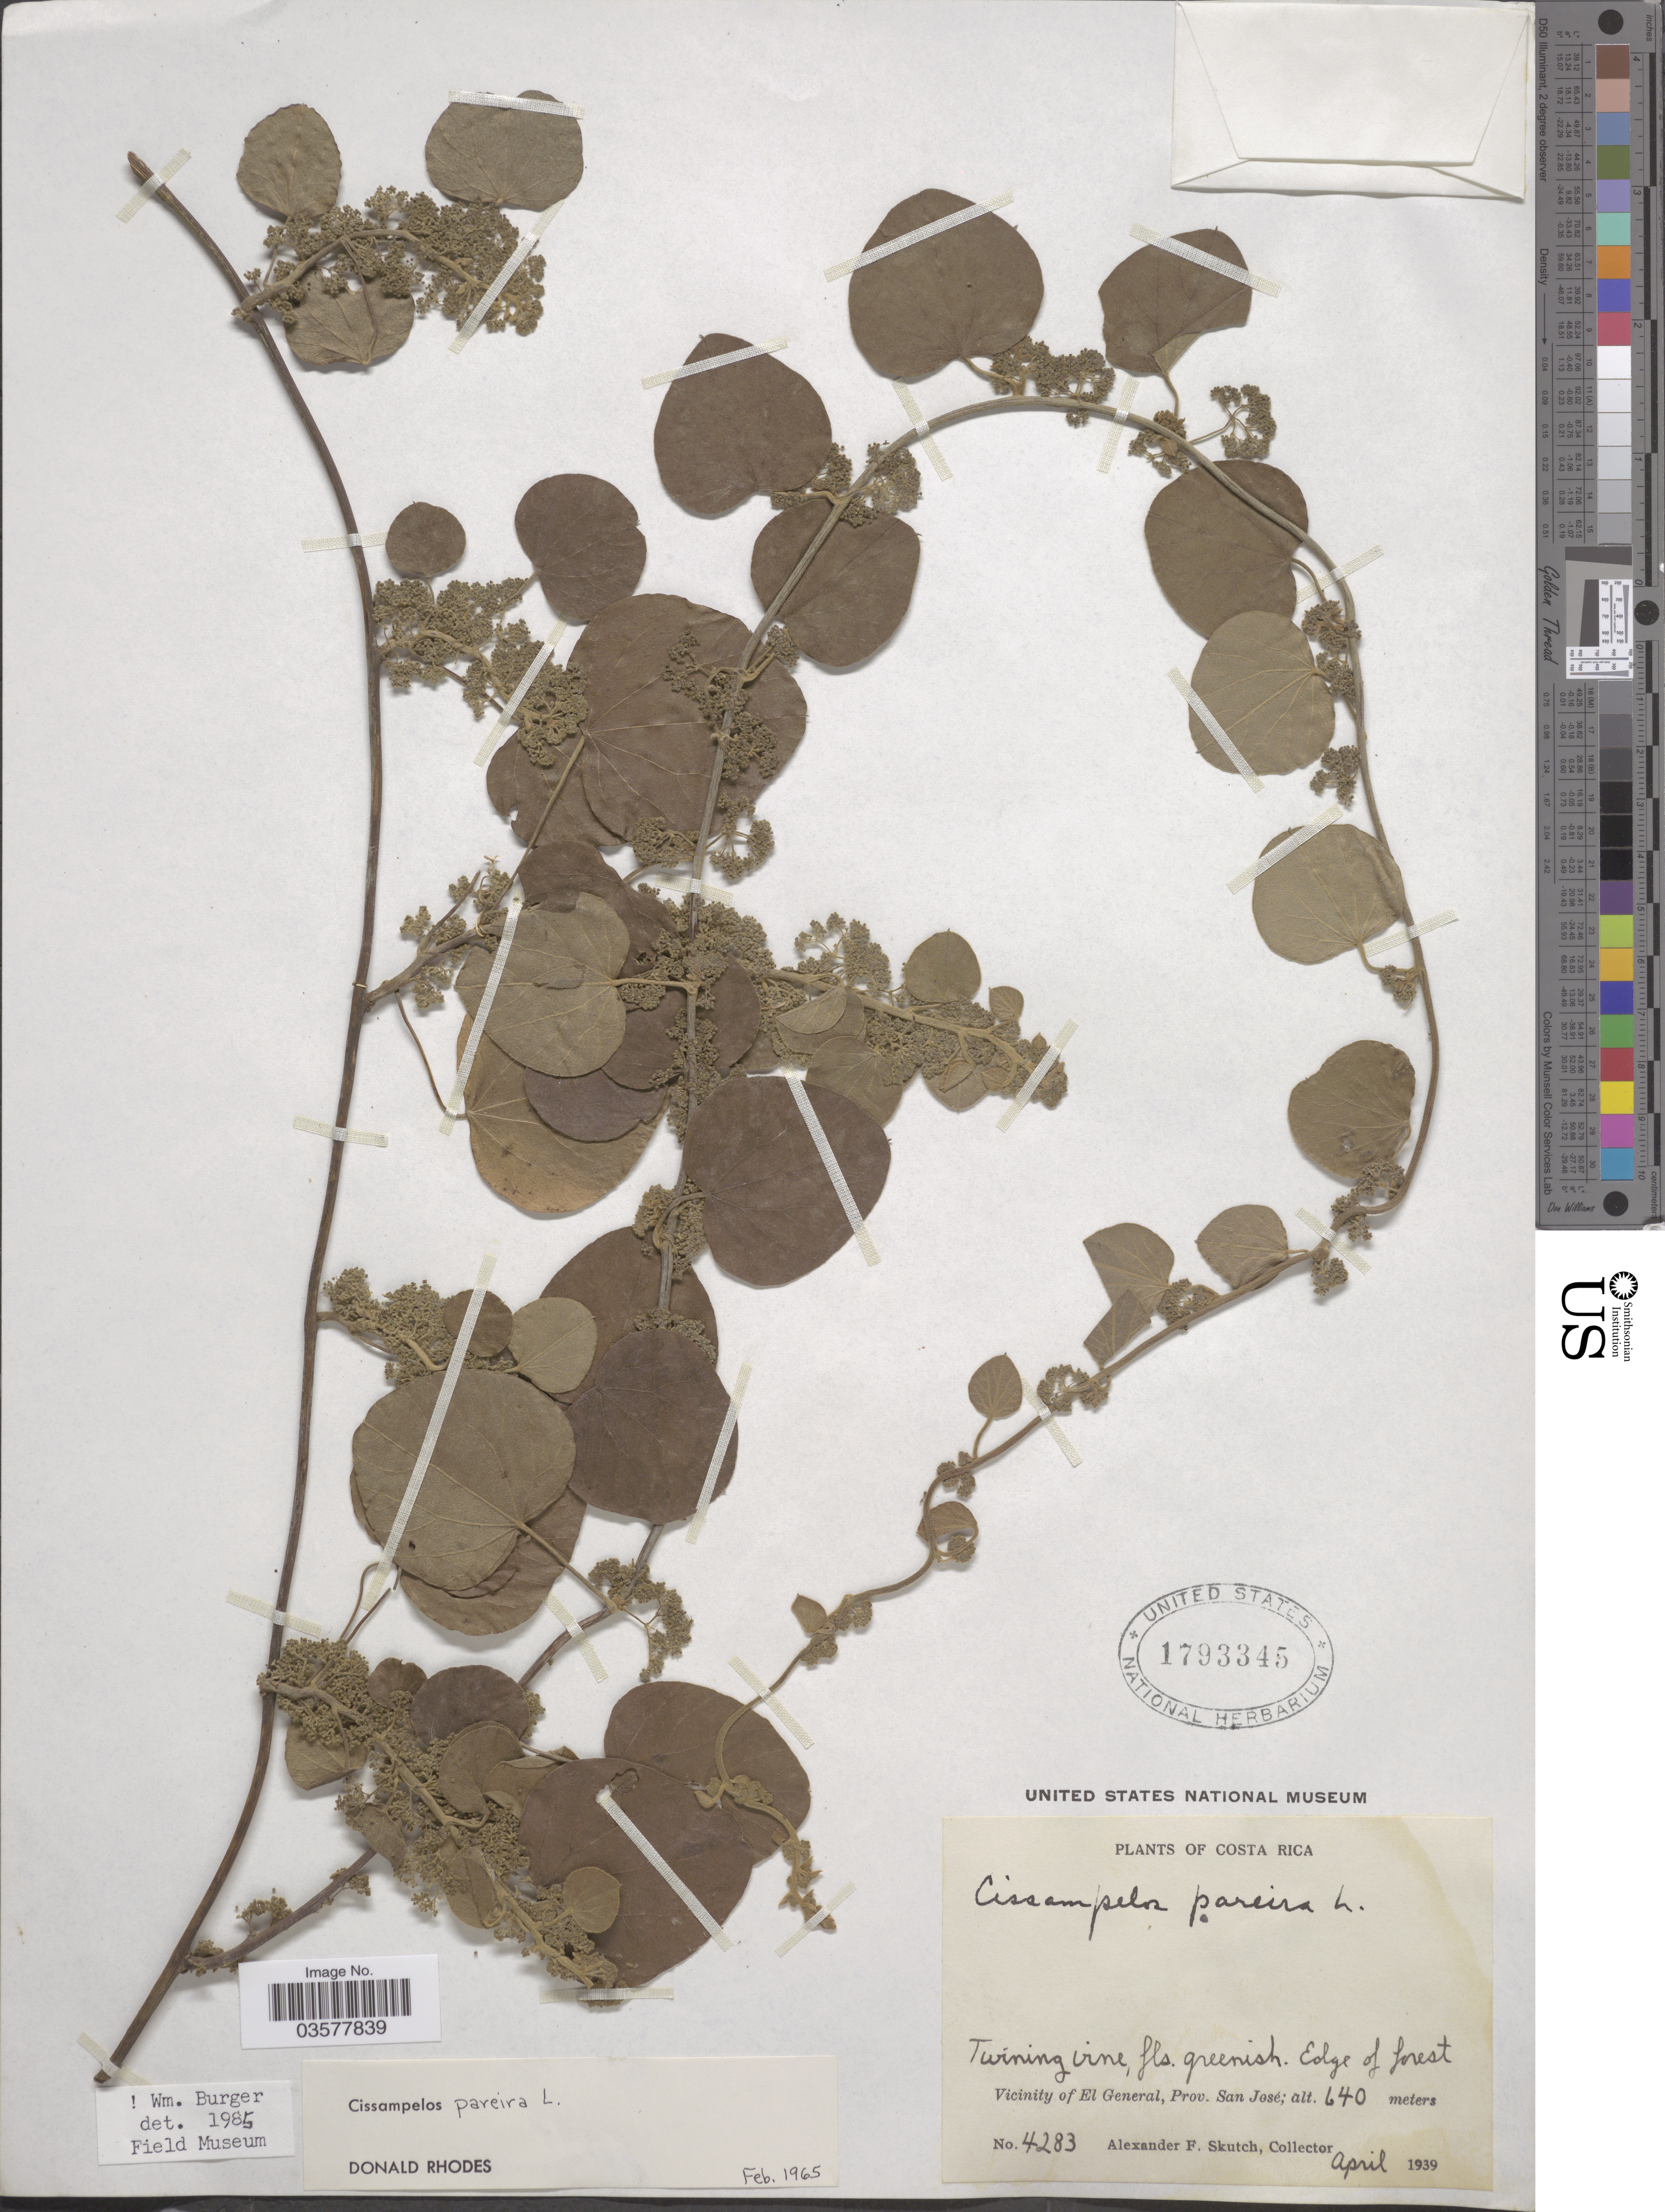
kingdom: Plantae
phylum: Tracheophyta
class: Magnoliopsida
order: Ranunculales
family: Menispermaceae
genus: Cissampelos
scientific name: Cissampelos pareira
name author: L.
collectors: A. F. Skutch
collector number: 4283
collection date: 1939-04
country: Costa Rica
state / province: San José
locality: Vicinity of El General.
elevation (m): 640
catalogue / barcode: US 1793345